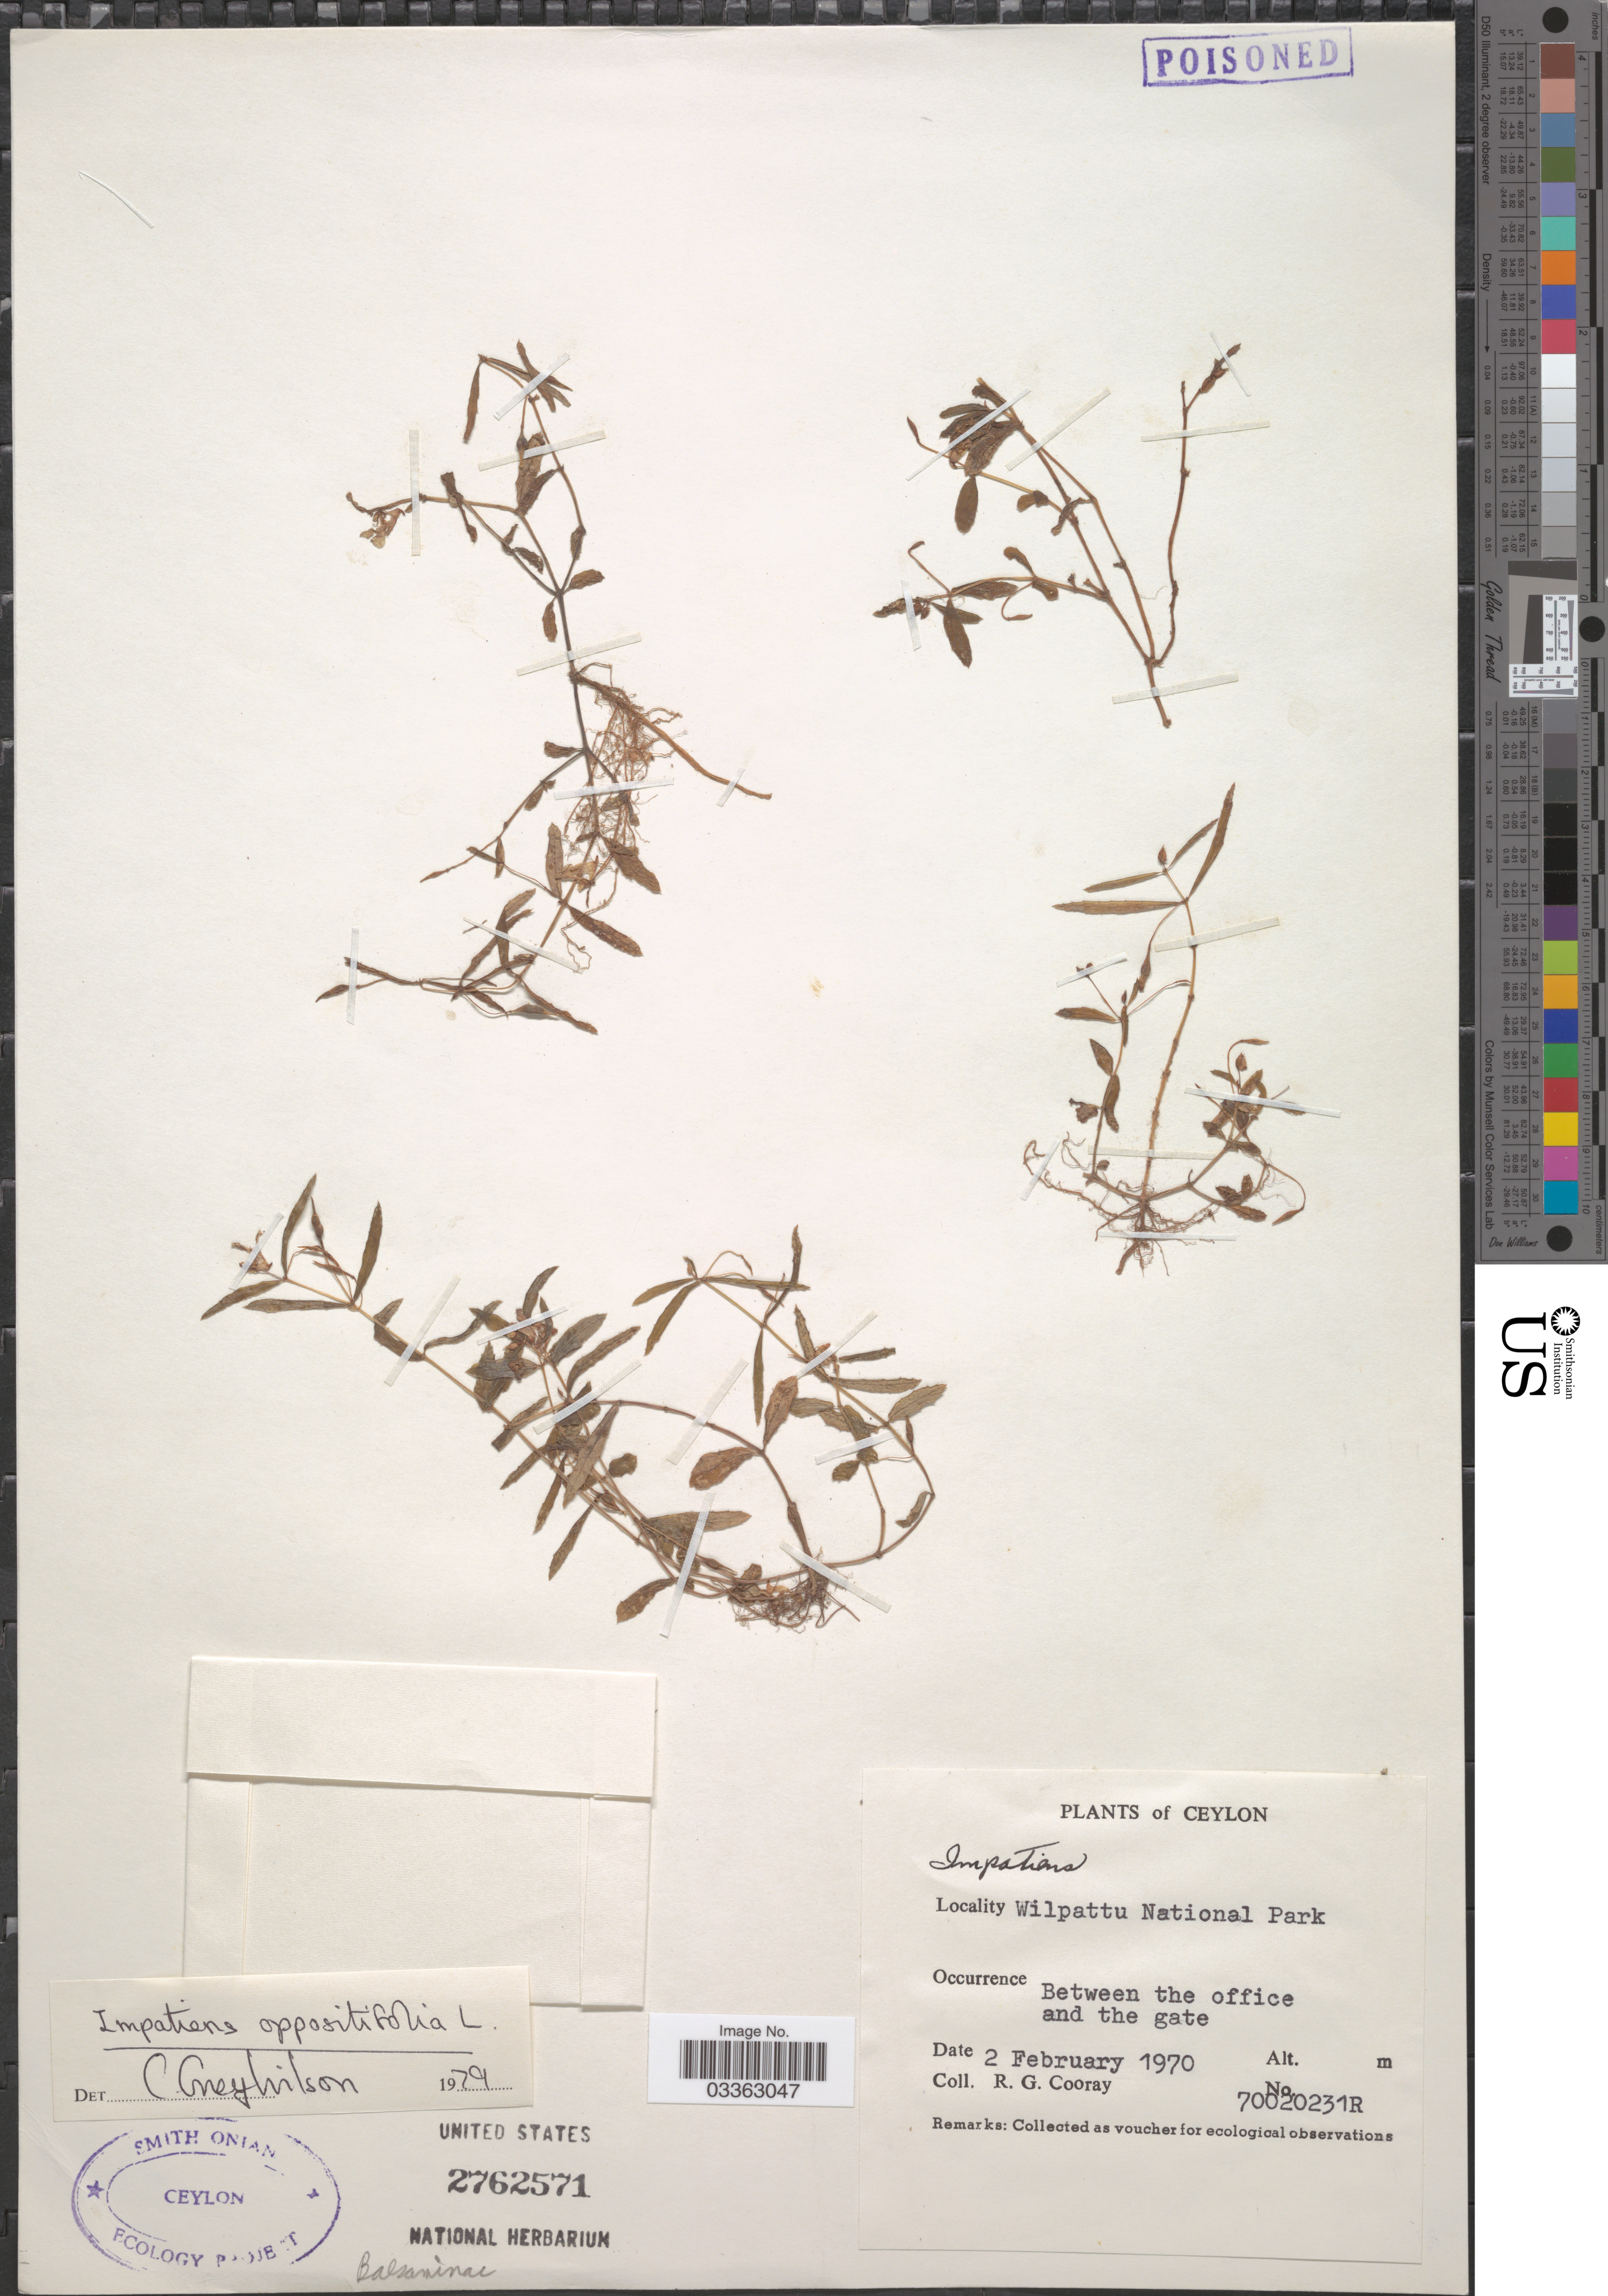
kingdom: Plantae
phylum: Tracheophyta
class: Magnoliopsida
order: Ericales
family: Balsaminaceae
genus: Impatiens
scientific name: Impatiens oppositifolia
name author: L.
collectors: R. Cooray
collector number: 70020231R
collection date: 1970-02-02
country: Sri Lanka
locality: Ceylon, Wilpattu National Park.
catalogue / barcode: US 2762571